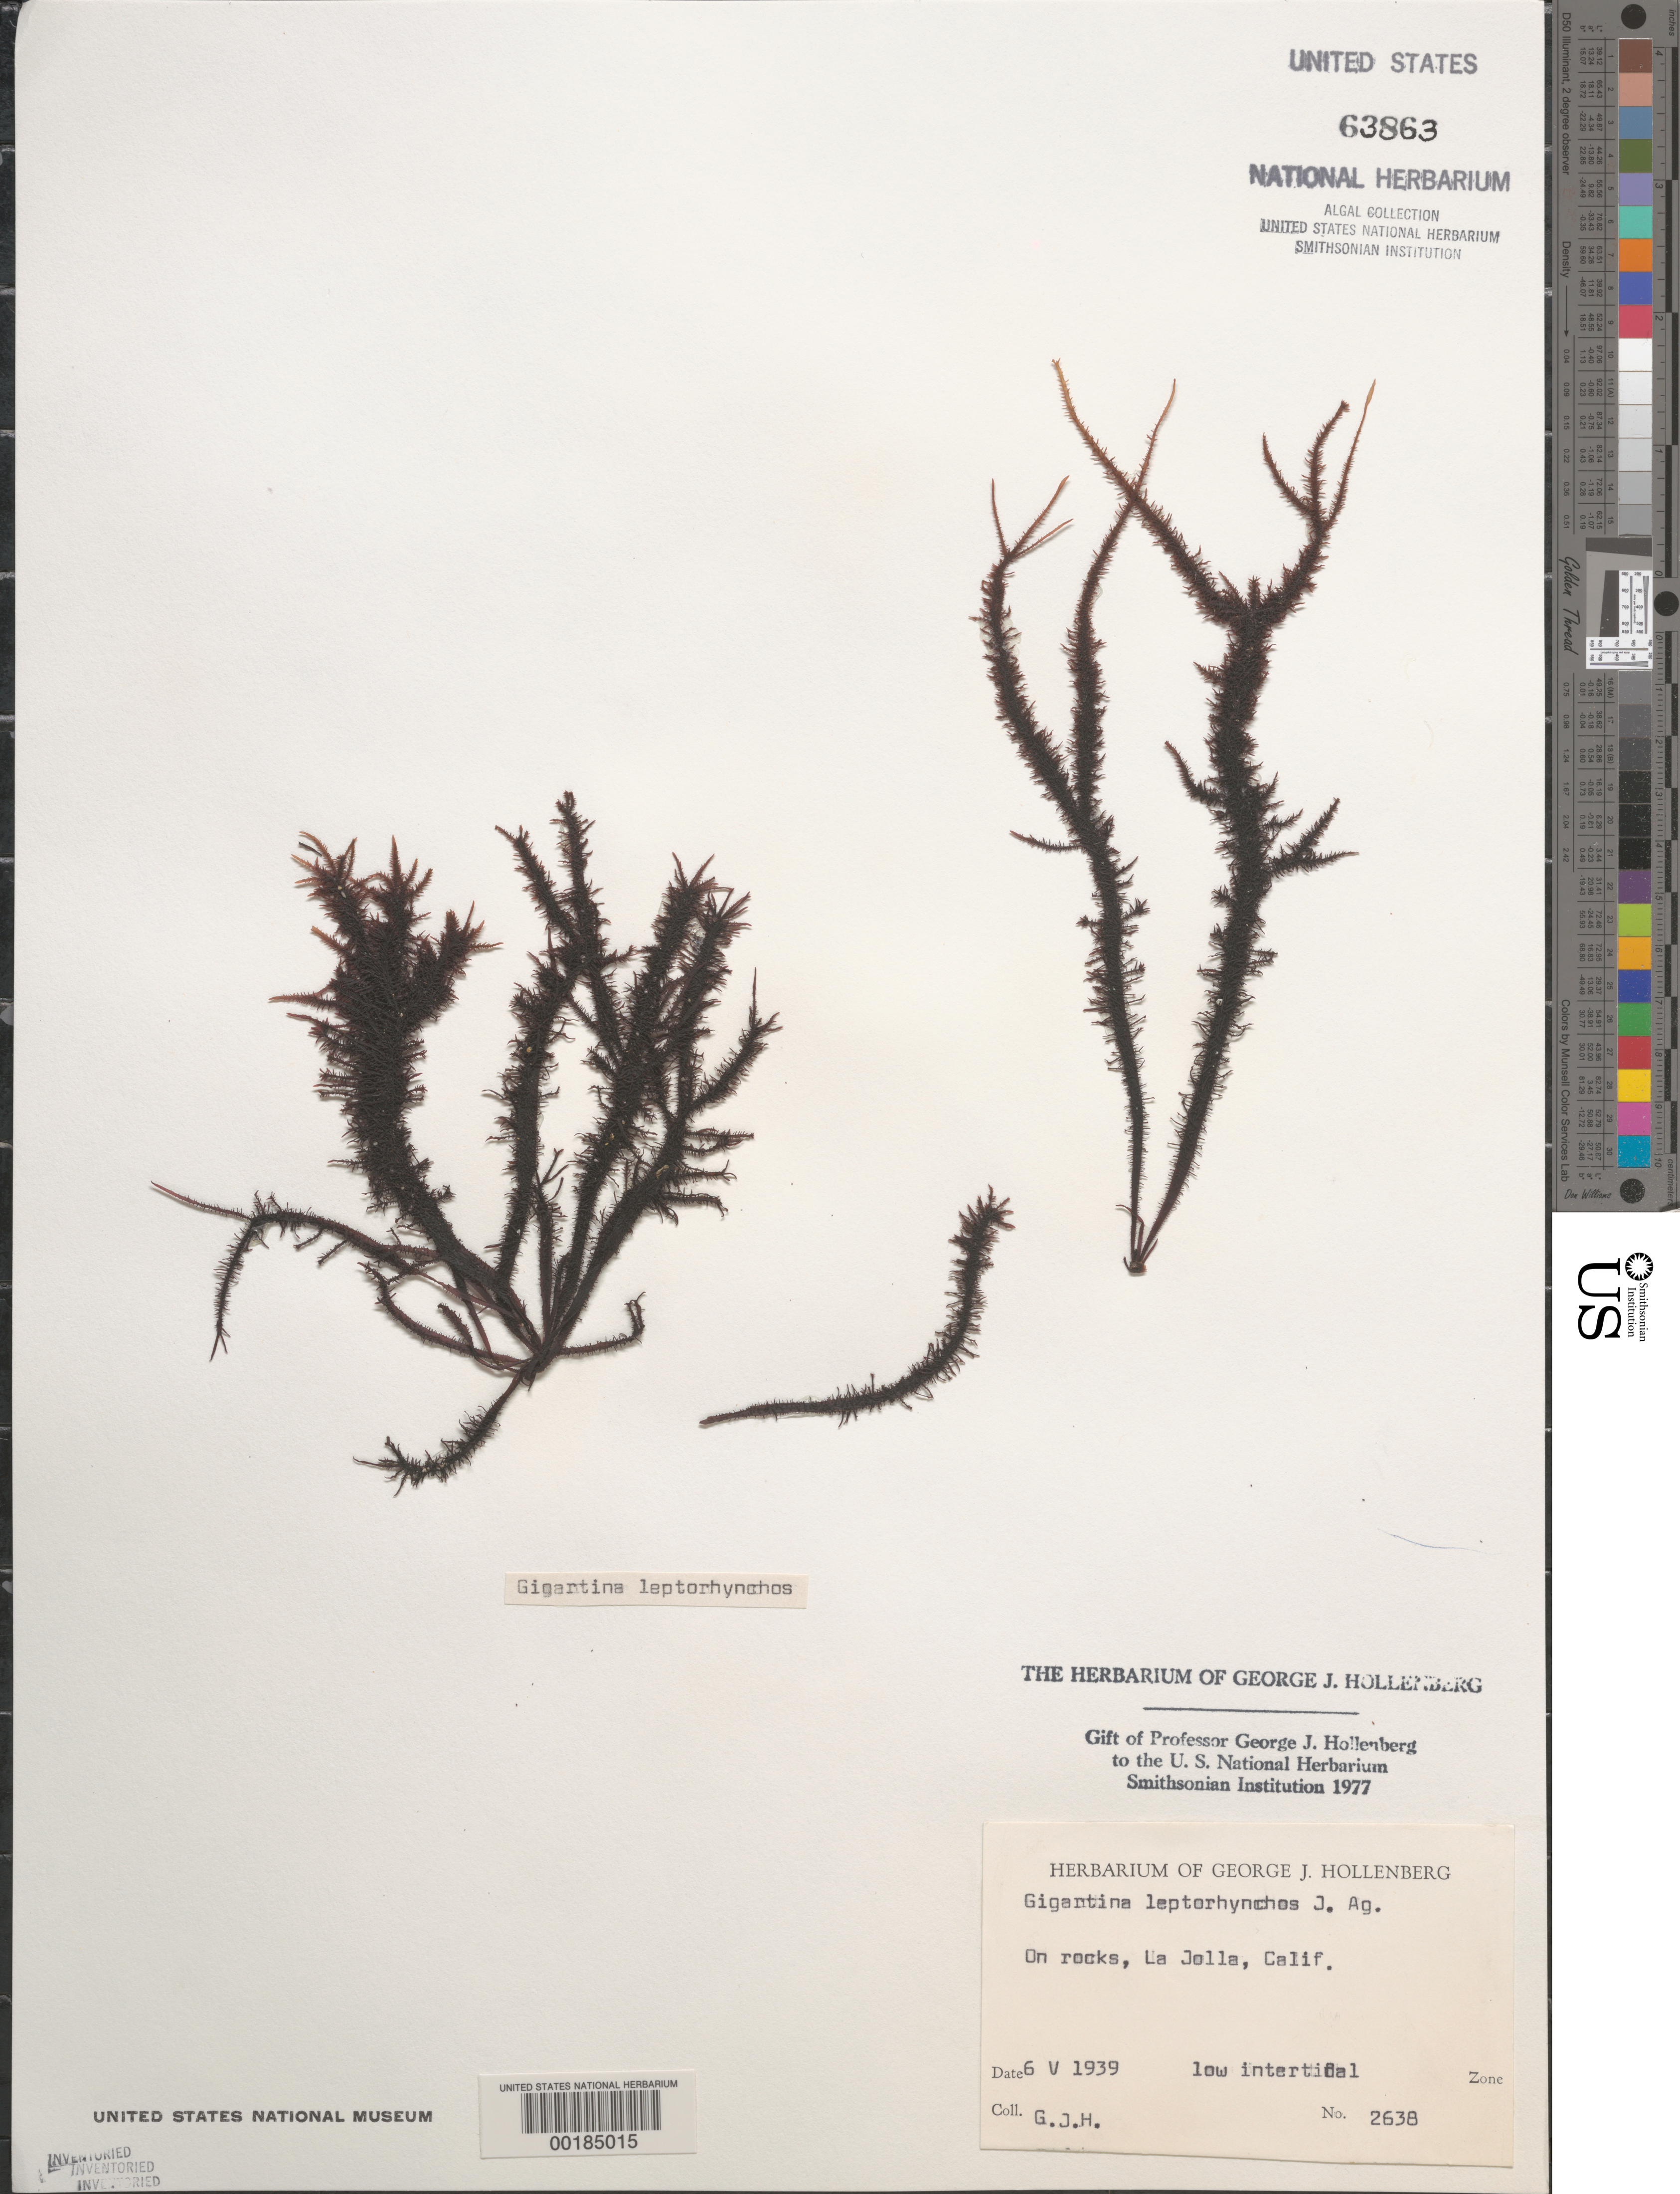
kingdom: Plantae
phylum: Rhodophyta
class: Florideophyceae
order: Gigartinales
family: Gigartinaceae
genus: Mazzaella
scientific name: Mazzaella leptorhynchos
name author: (J. Agardh) Leister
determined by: Algae name updating Project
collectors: G. Hollenberg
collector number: GJH 2638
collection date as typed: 06 May 1939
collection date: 1939-05-06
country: United States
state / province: California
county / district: San Diego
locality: La Jolla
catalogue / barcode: US 63863